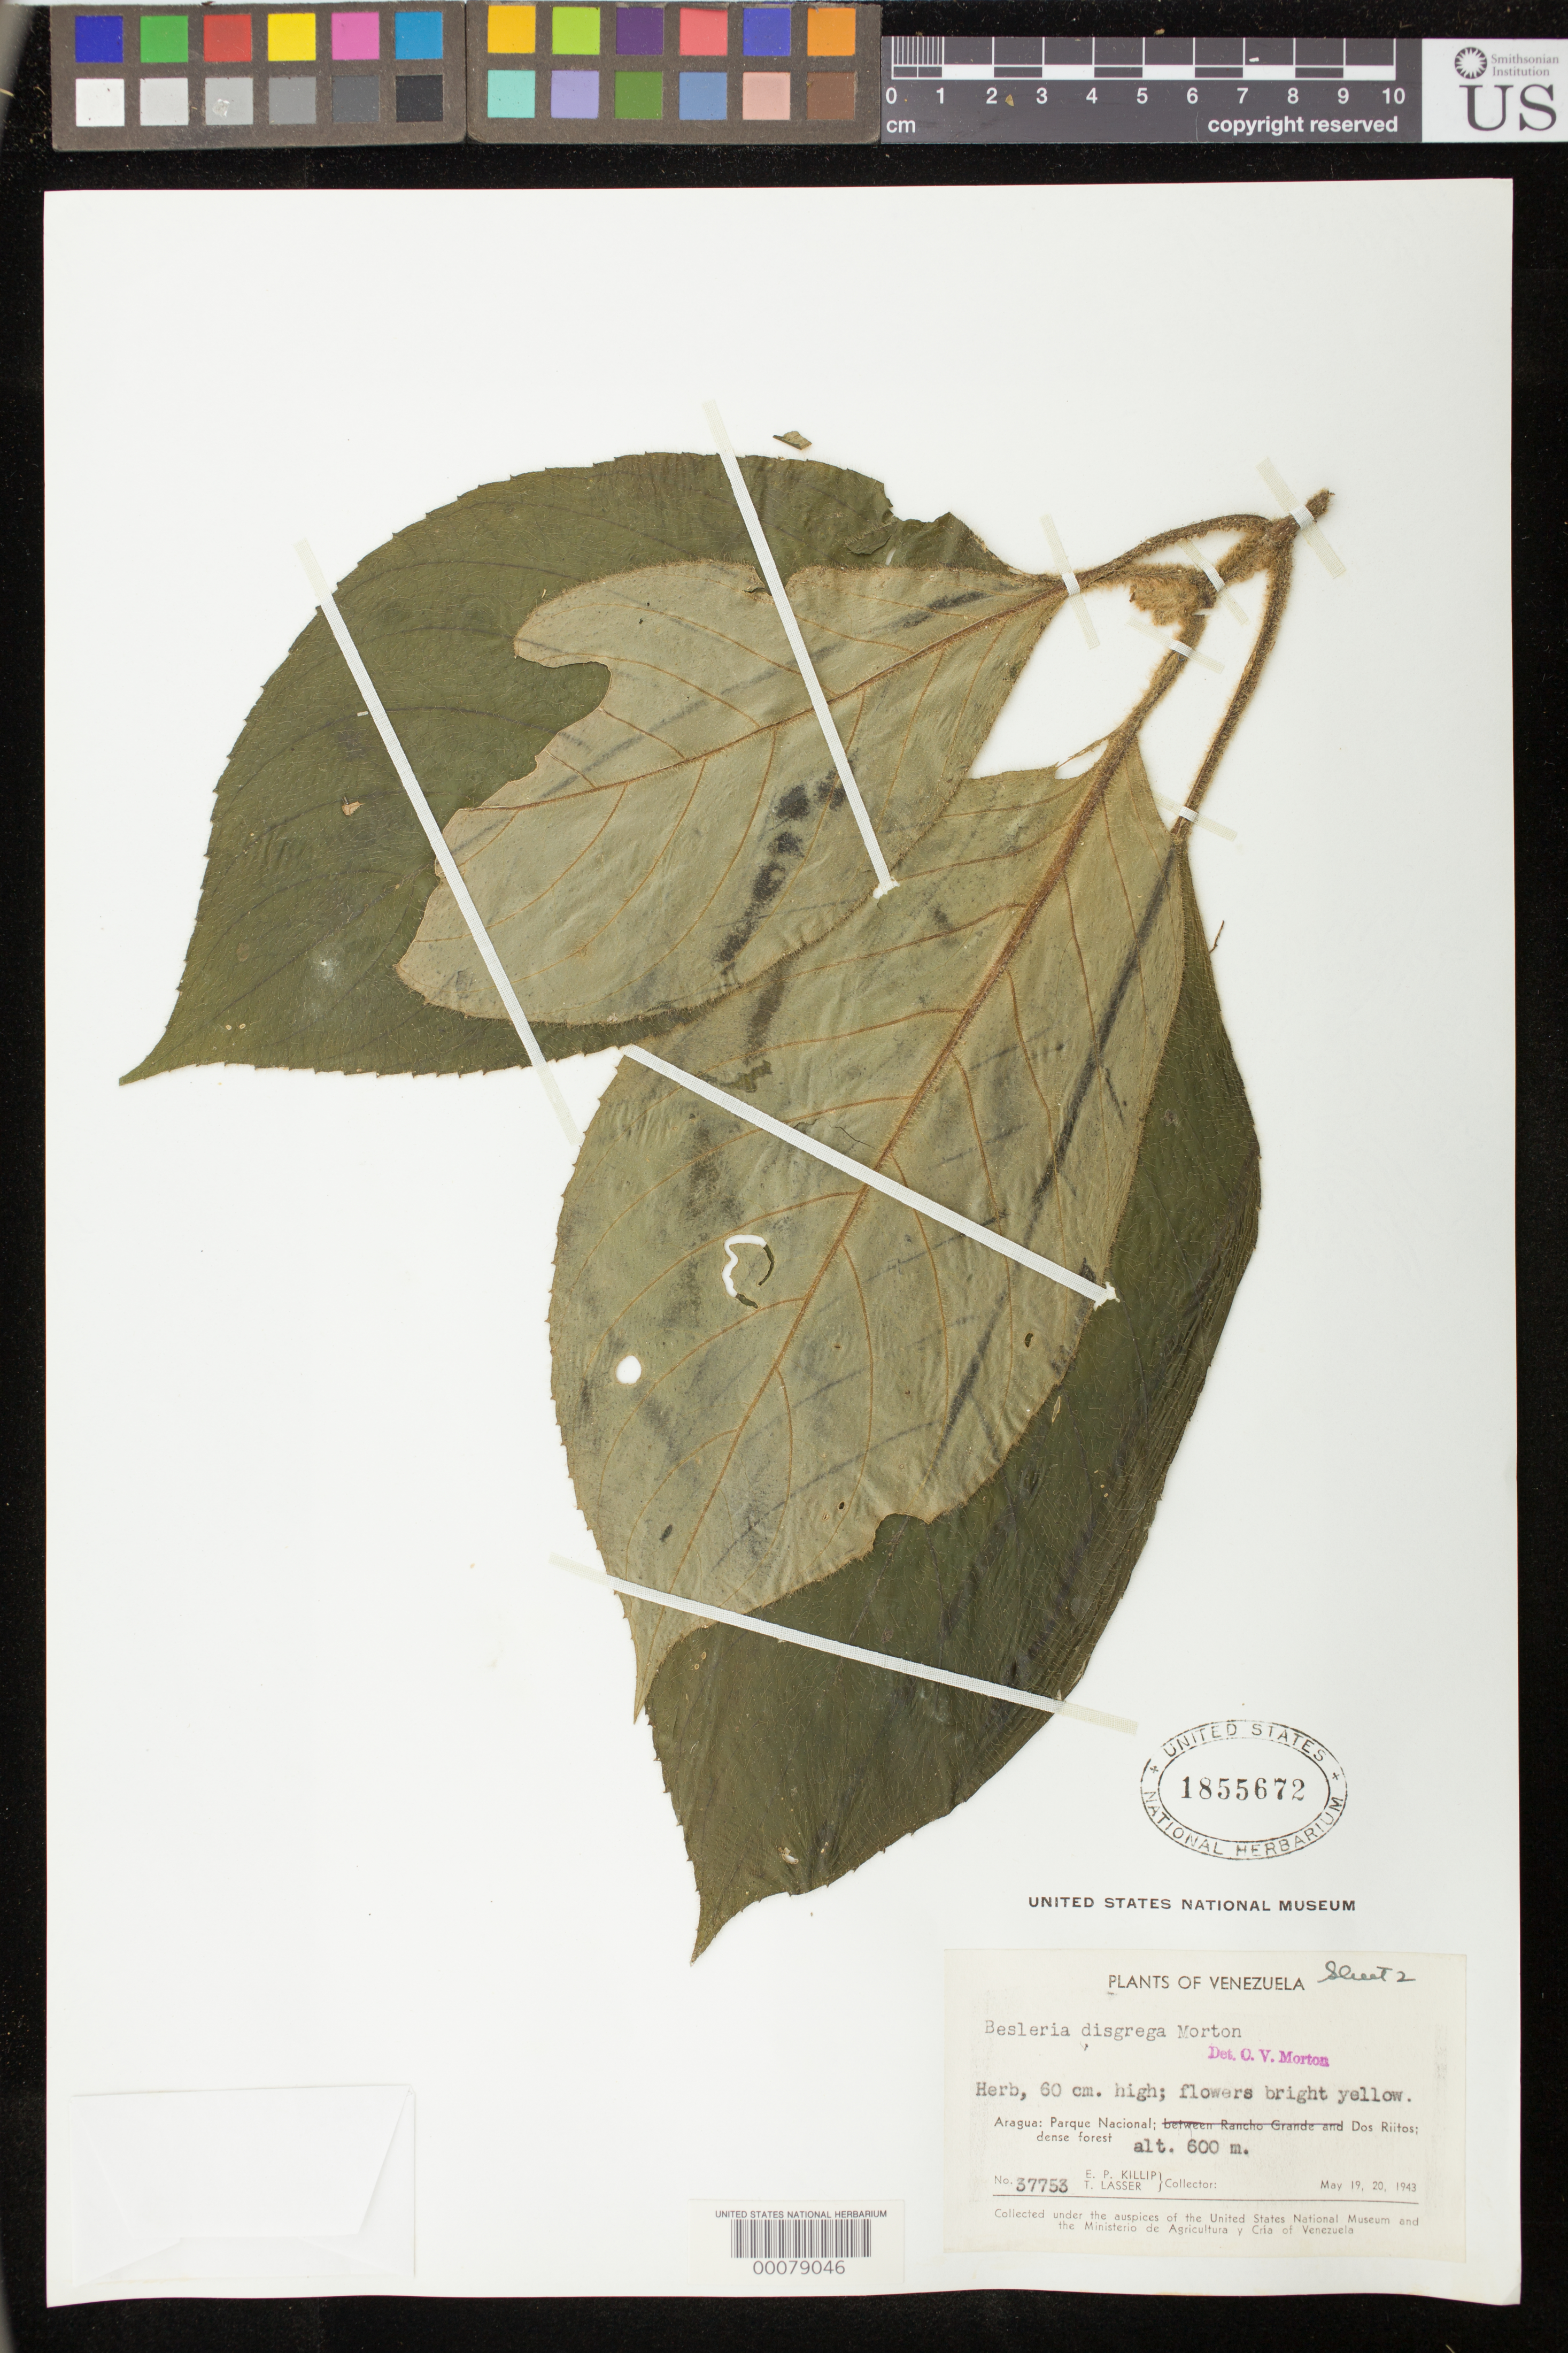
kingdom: Plantae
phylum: Tracheophyta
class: Magnoliopsida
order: Lamiales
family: Gesneriaceae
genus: Besleria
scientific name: Besleria disgrega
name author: C.V. Morton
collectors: E. P. Killip & T. Lasser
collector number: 37753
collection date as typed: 19-20 May 1943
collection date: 1943-05-19/1943-05-20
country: Venezuela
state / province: Aragua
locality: Parque Nacional, Dos Riitos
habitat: Dense forest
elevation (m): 600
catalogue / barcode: US 1855672